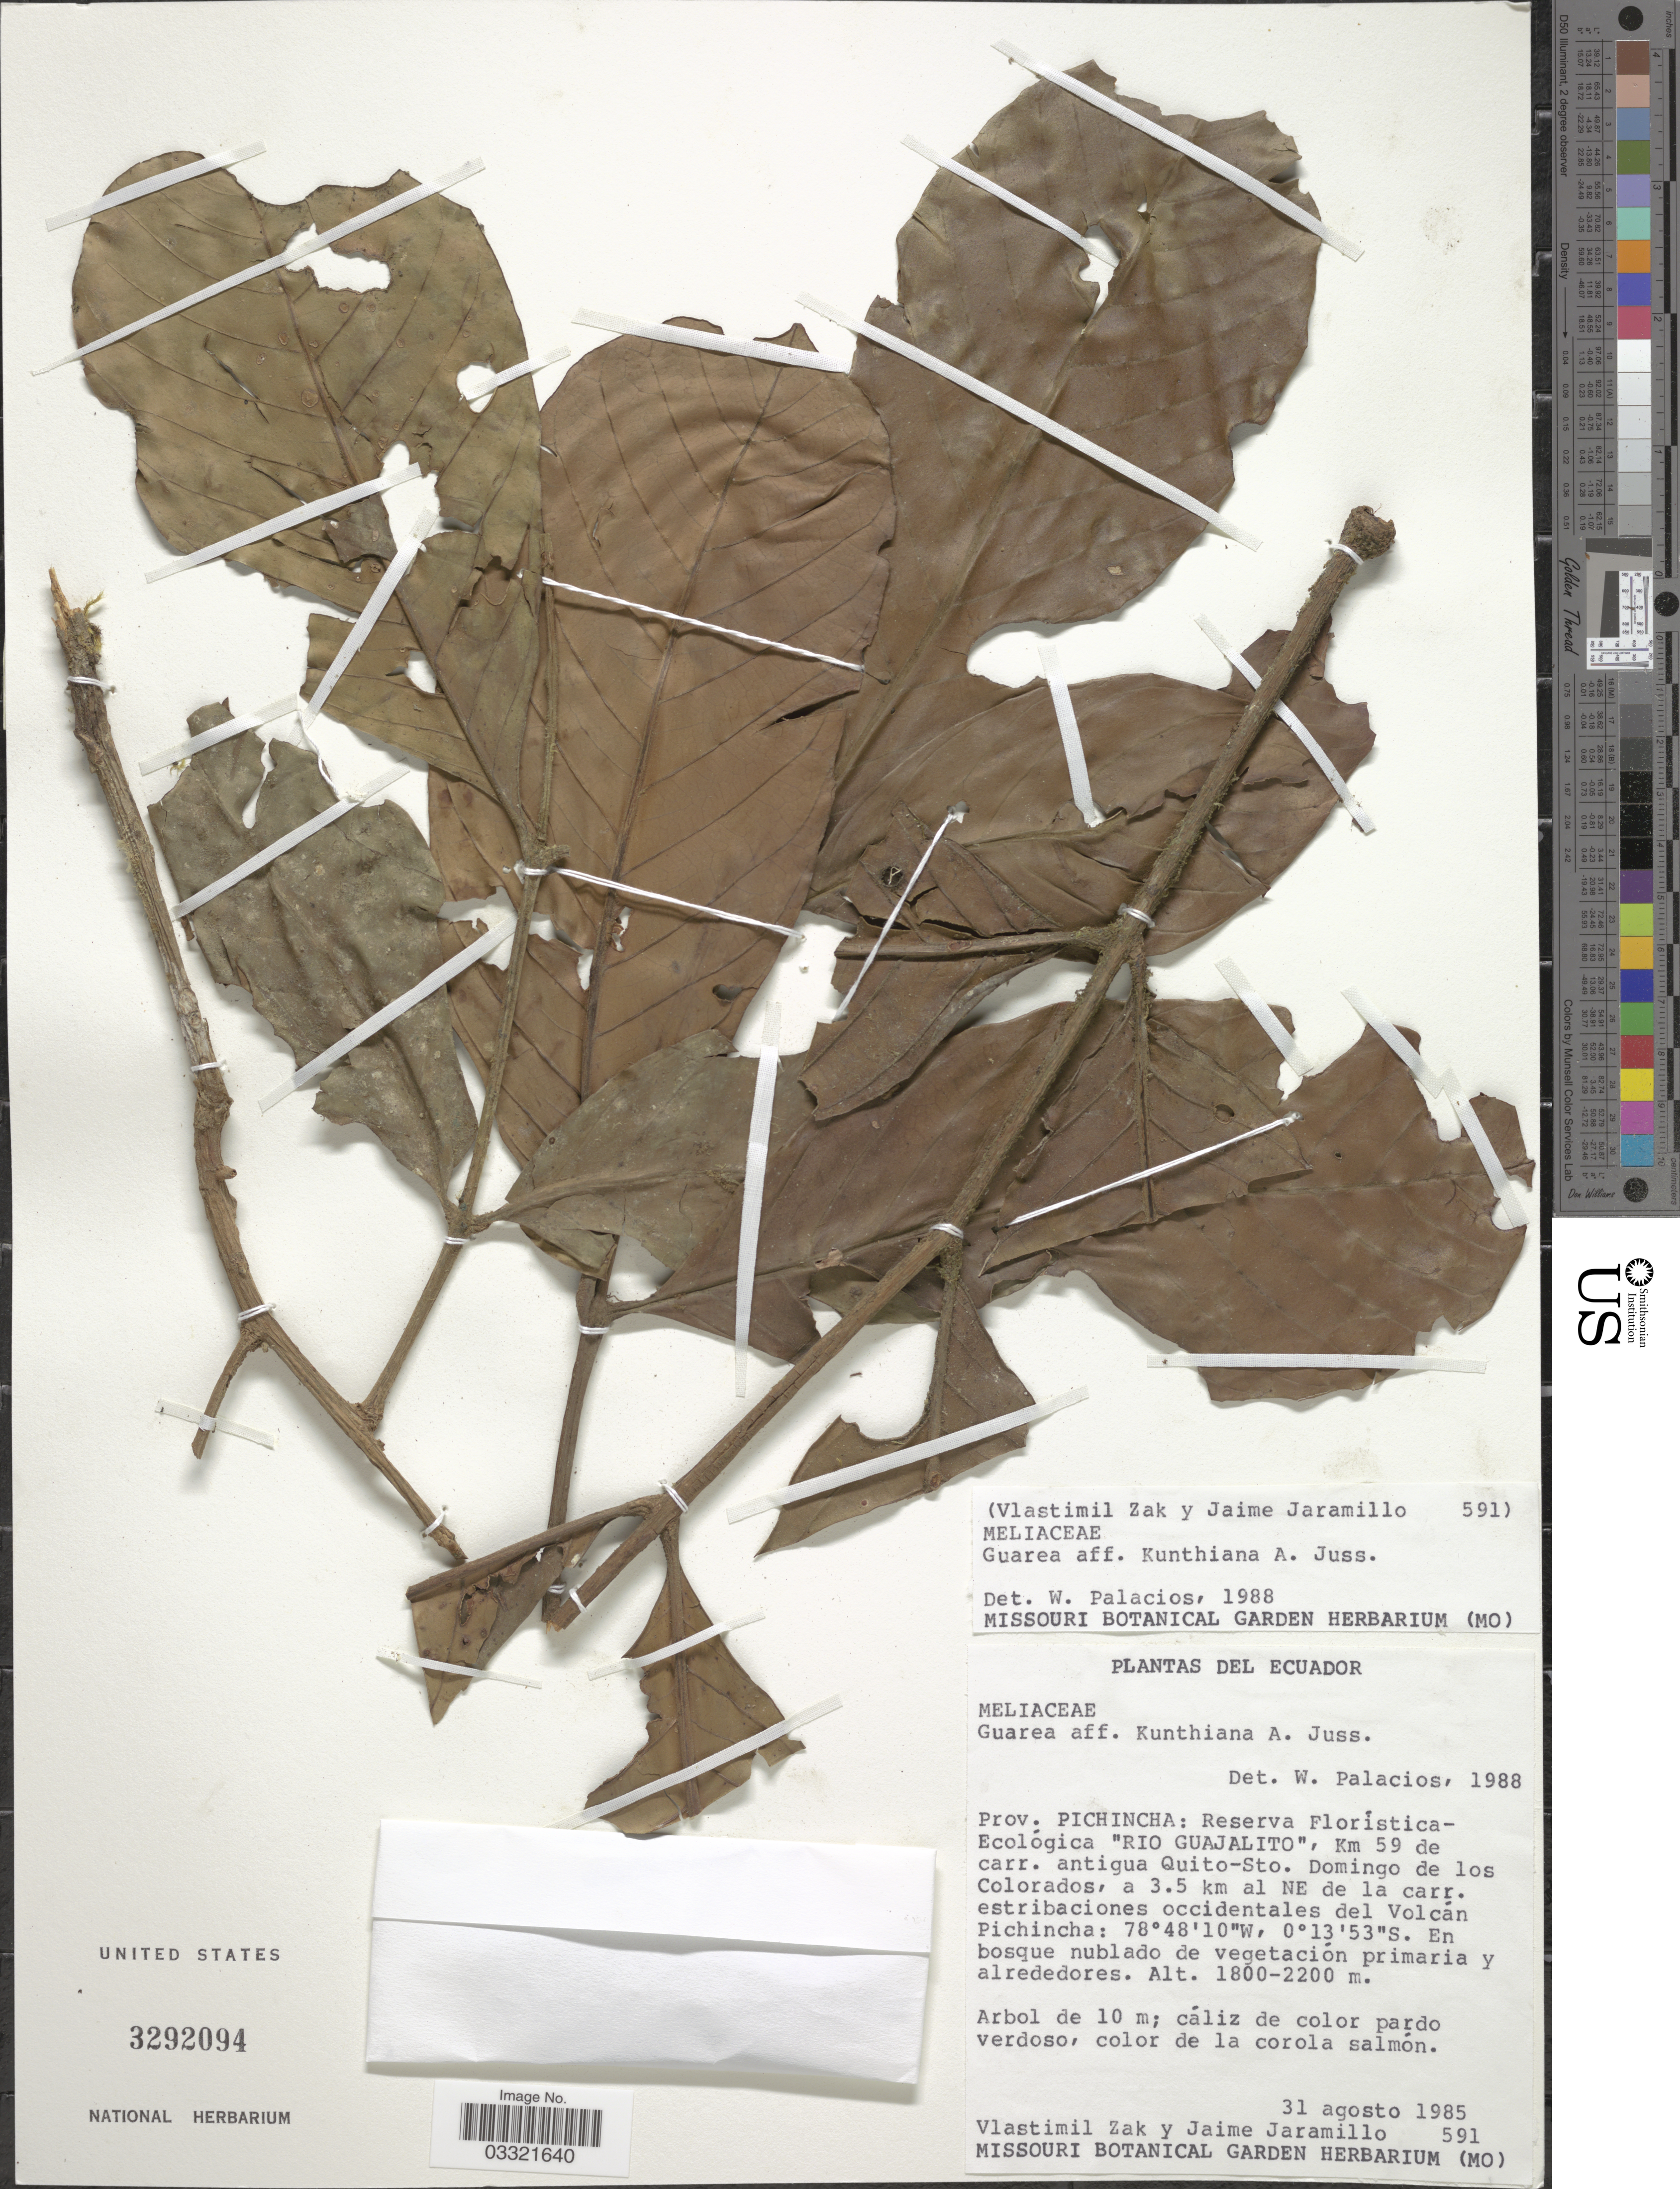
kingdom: Plantae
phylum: Tracheophyta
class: Magnoliopsida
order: Sapindales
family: Meliaceae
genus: Guarea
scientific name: Guarea kunthiana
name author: A. Juss.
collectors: V. Zak & J. Jaramillo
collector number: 591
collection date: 1985-08-31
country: Ecuador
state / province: Pichincha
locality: Reserva Florística-Ecológica "Rio Guajalito", Km 59 de carr. antigua Quito-Sto. Domingo de los Colorados, a 3.5 km al NE de la carr. estribaciones occidentales del Volcán Pichincha.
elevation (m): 1800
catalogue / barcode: US 3292094